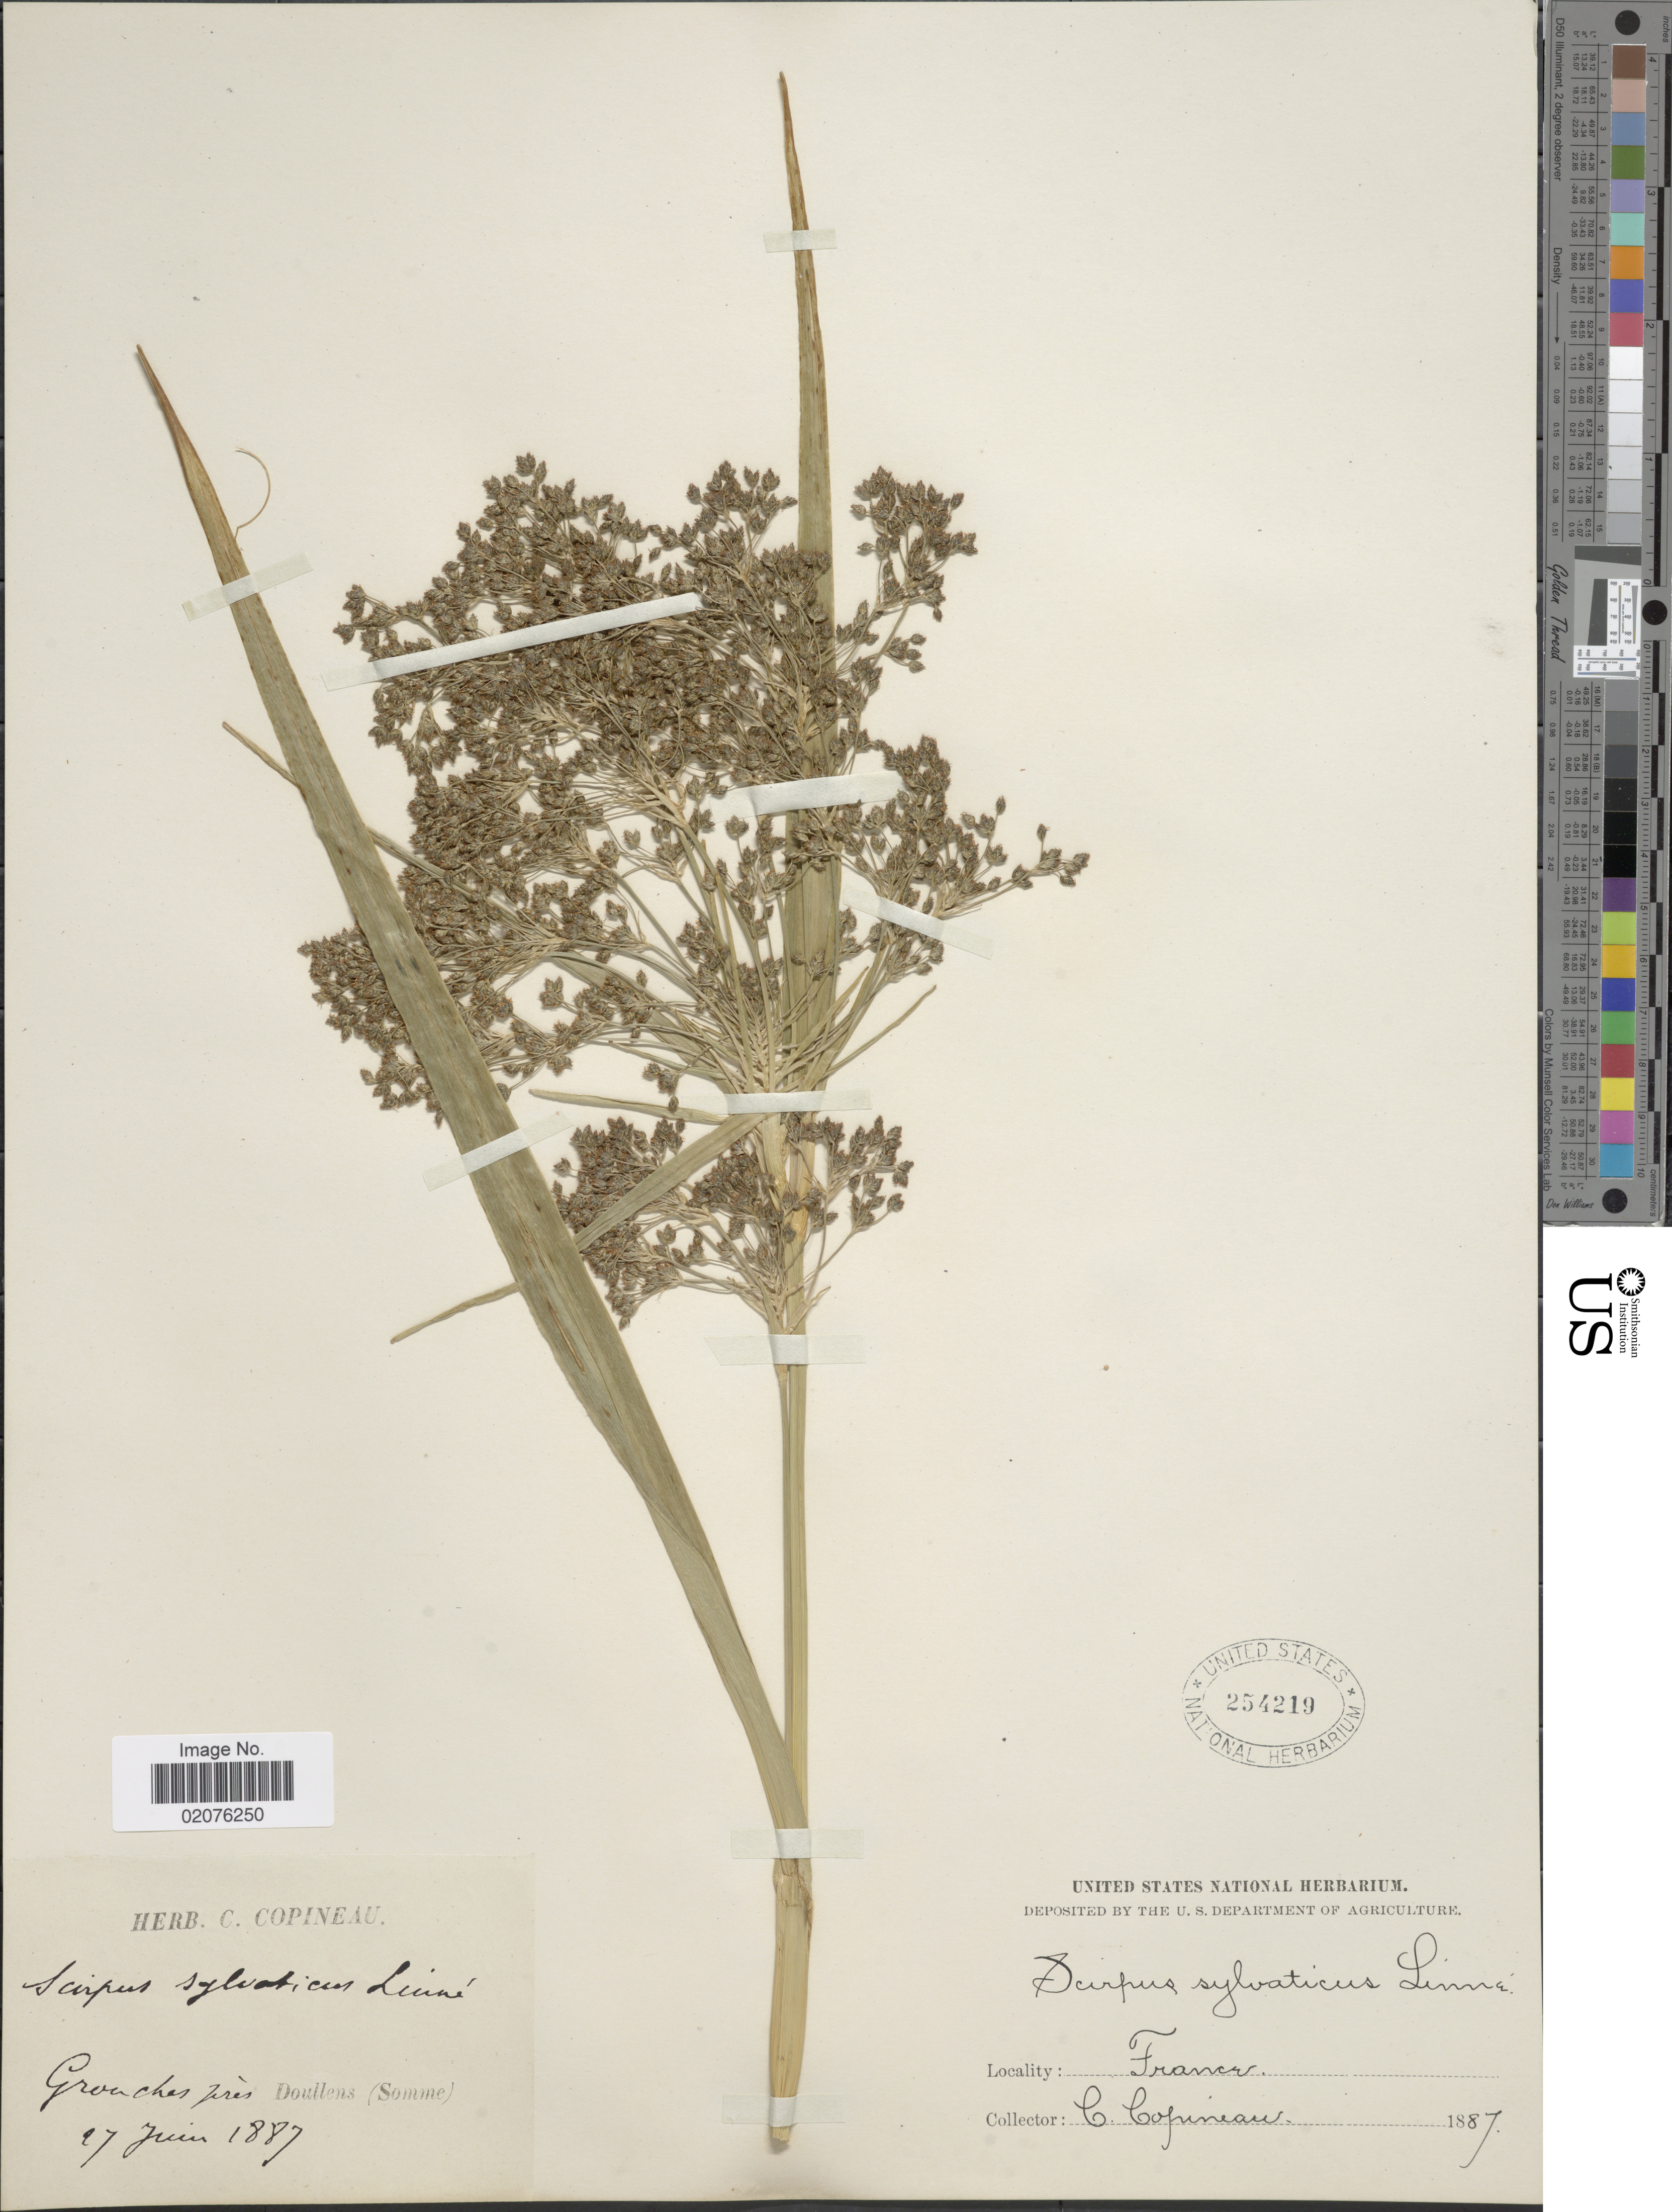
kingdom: Plantae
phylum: Tracheophyta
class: Liliopsida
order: Poales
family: Cyperaceae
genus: Scirpus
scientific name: Scirpus sylvaticus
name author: L.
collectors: C. Copineau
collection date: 1887-06-27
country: France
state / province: Hauts-de-France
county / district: Somme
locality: Grouches près Doullens (Somme)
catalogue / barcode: US 254219